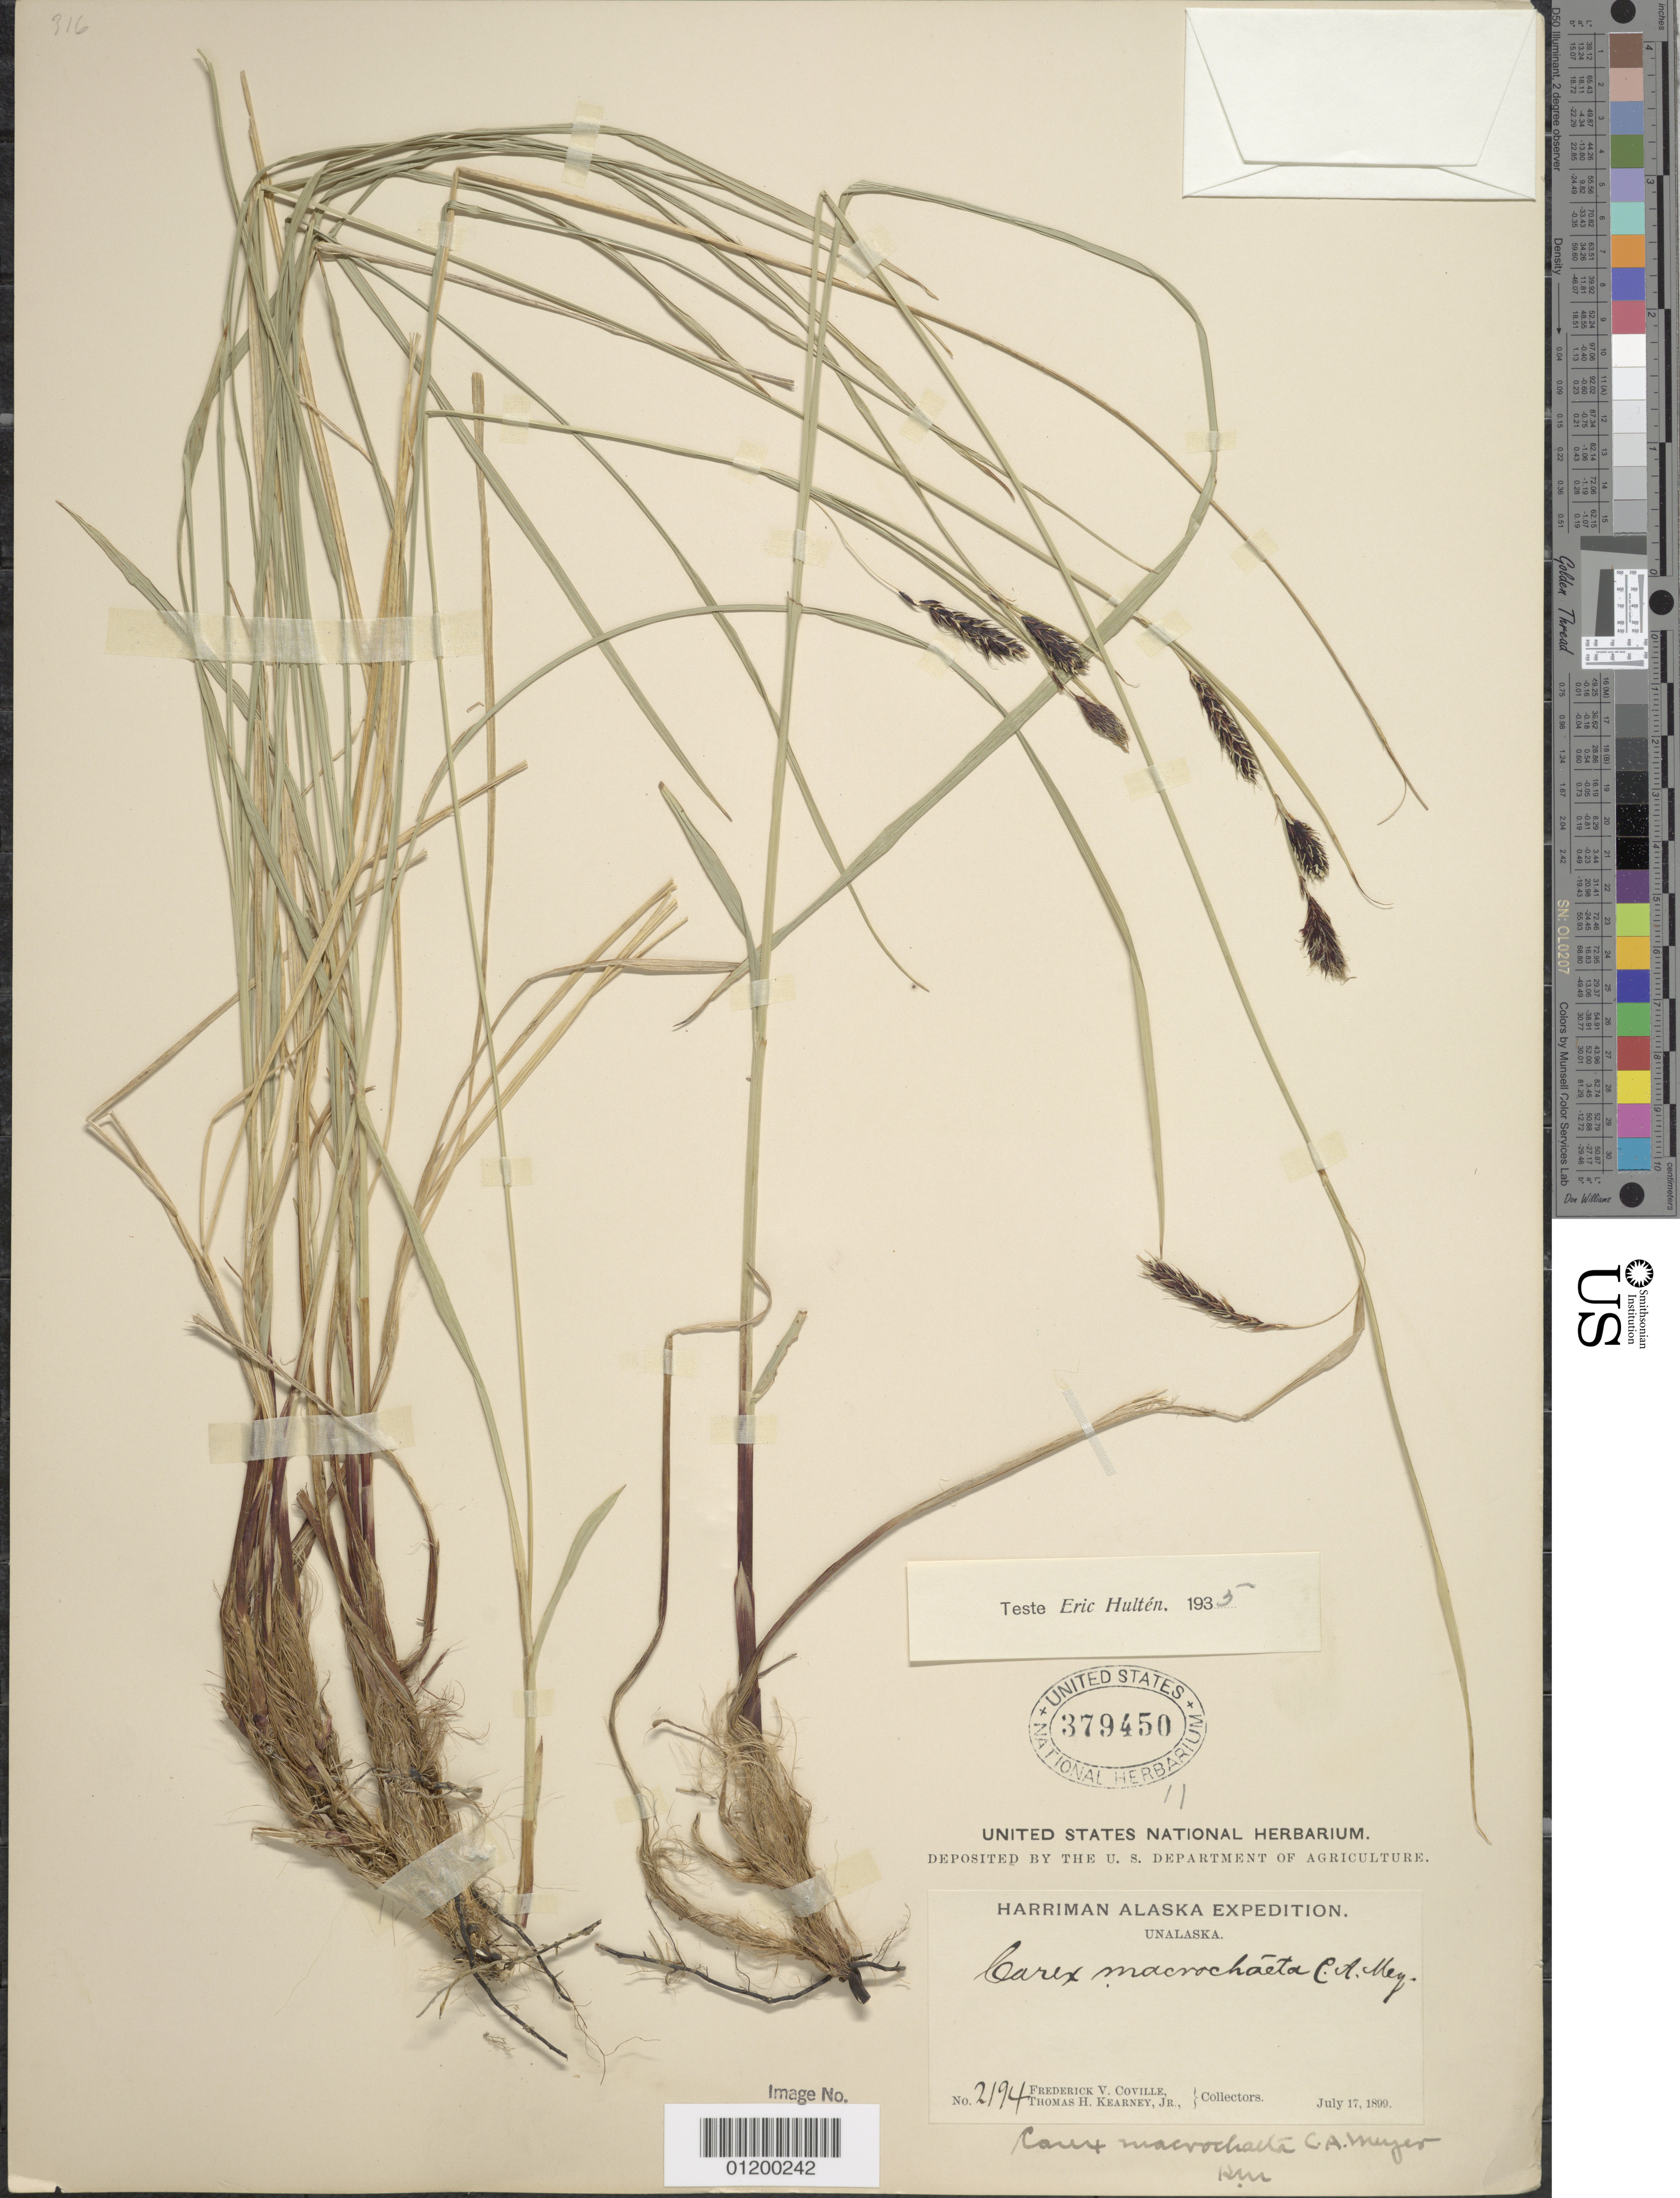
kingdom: Plantae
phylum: Tracheophyta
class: Liliopsida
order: Poales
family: Cyperaceae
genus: Carex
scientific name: Carex macrochaeta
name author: C.A. Mey.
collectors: F. V. Coville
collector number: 2194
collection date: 1899-07-17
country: United States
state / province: Alaska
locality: Unalaska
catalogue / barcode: US 379450